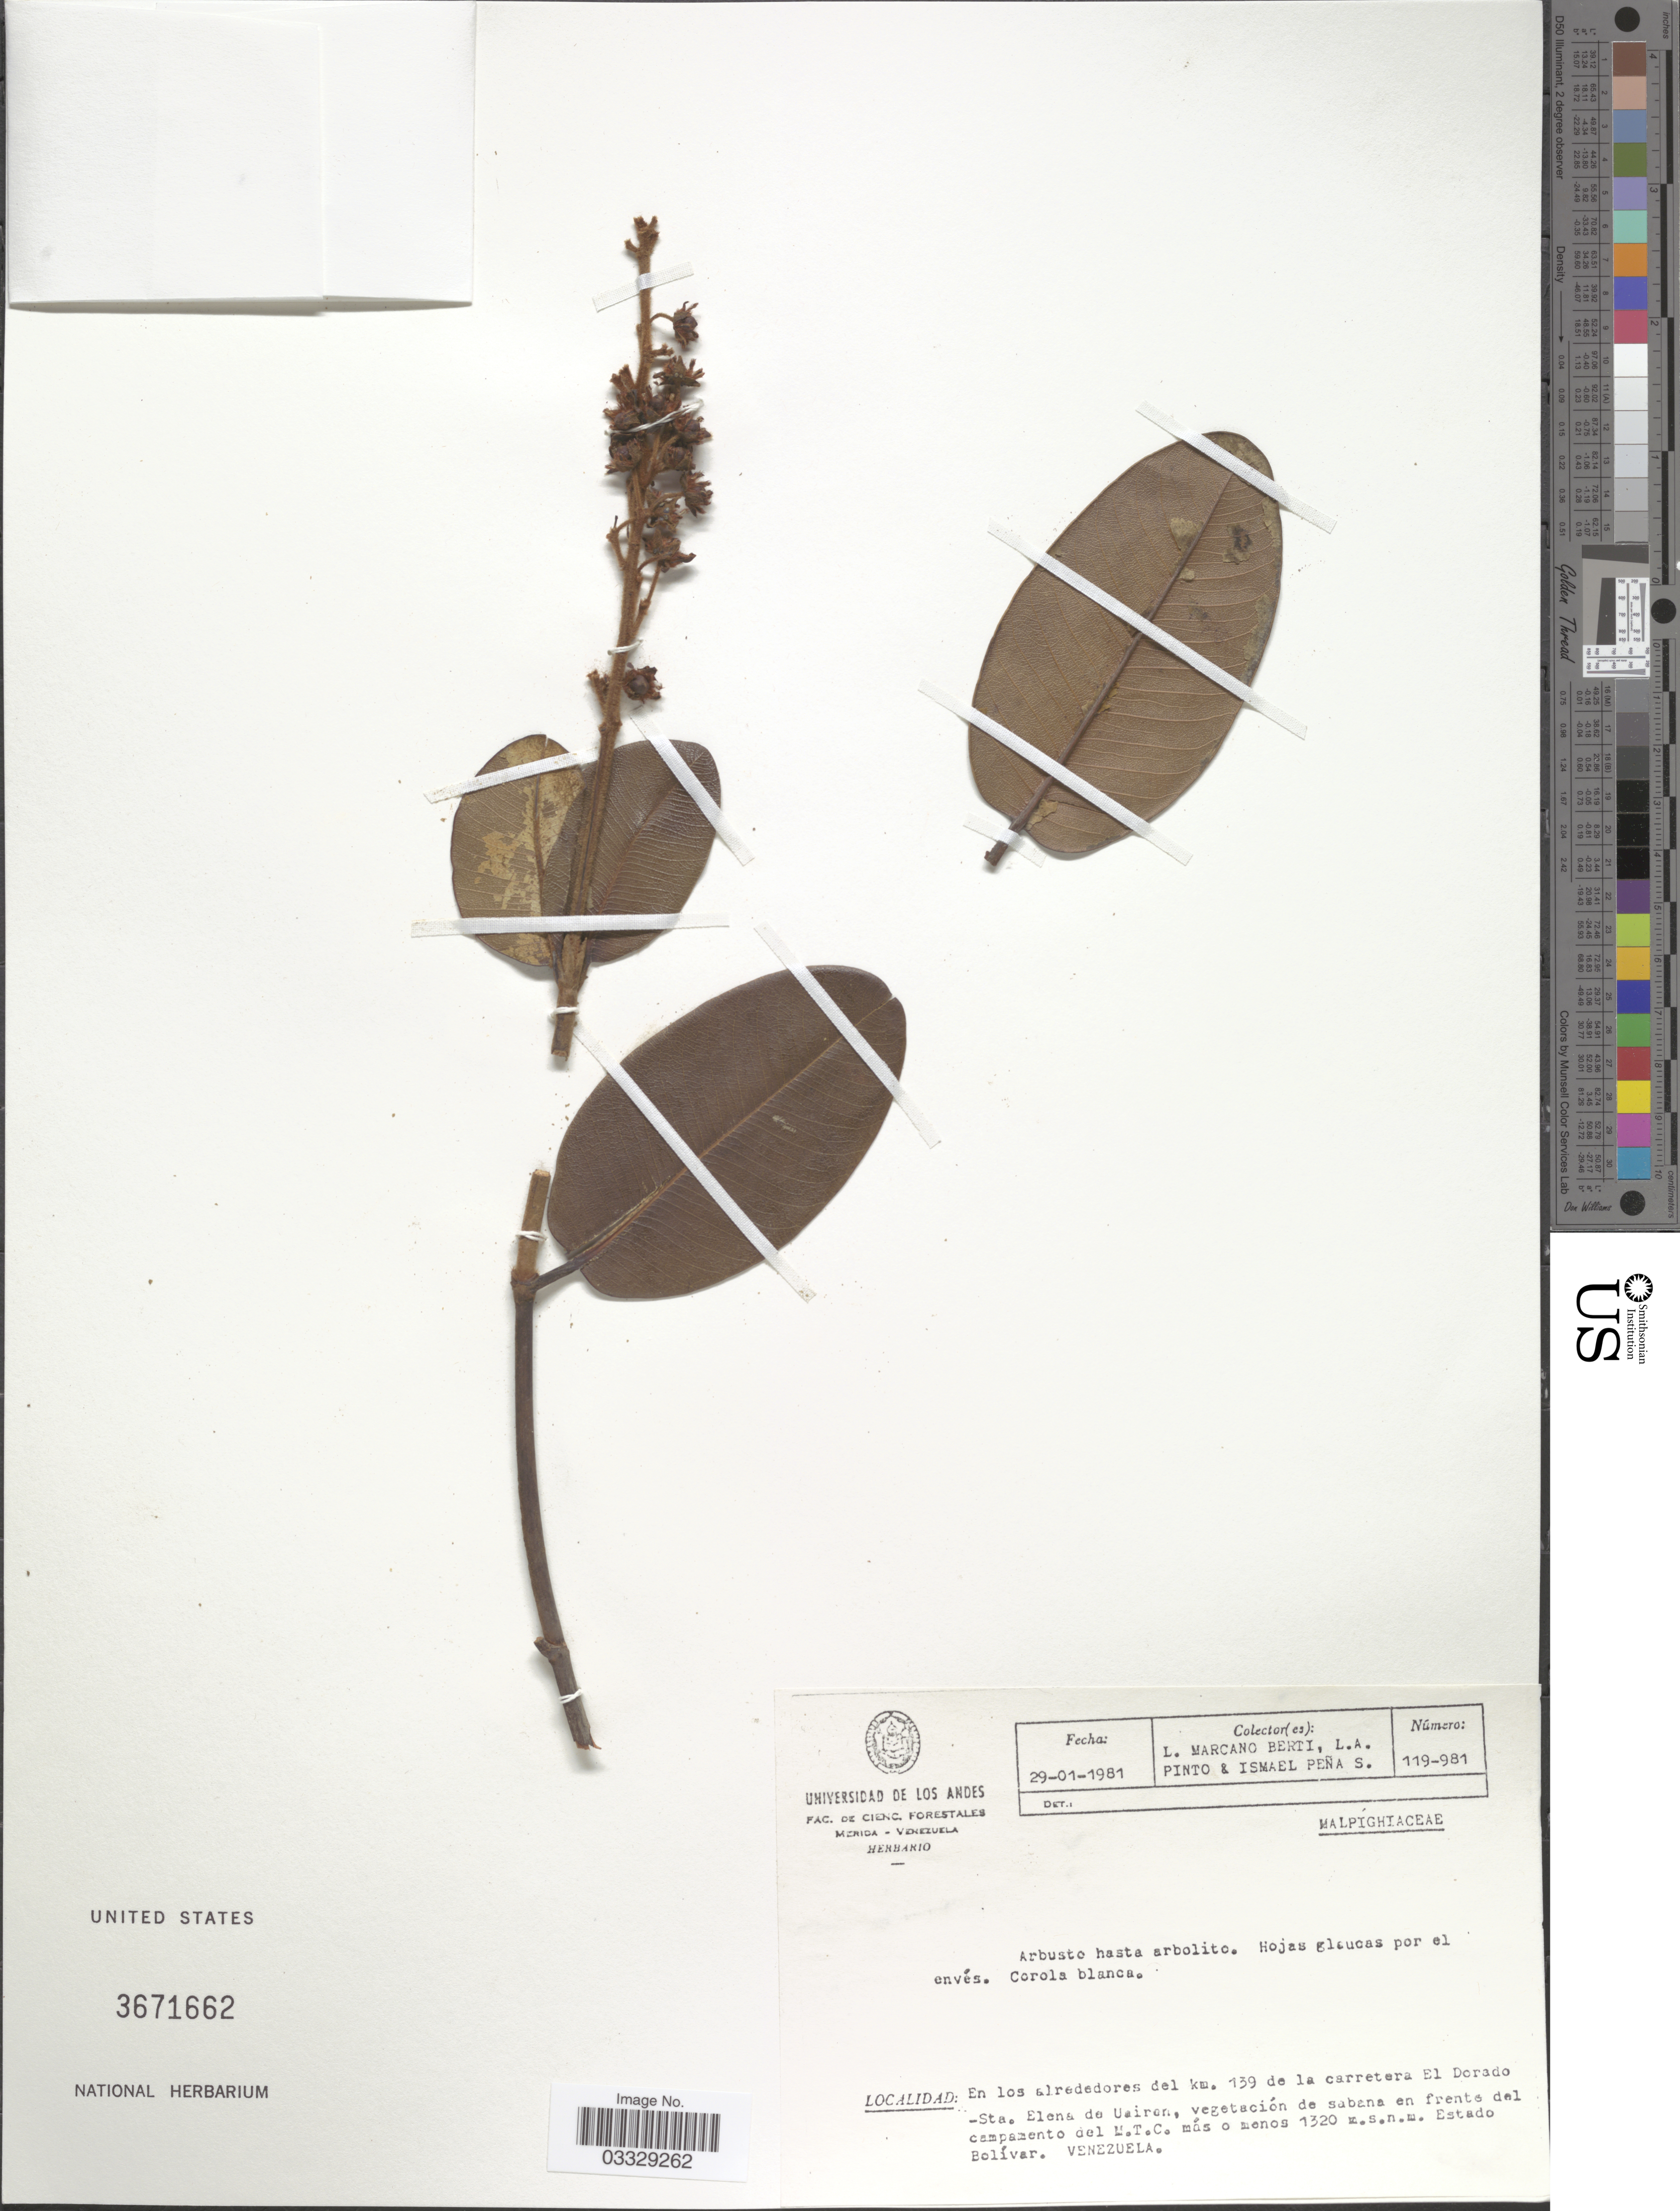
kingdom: Plantae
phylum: Tracheophyta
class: Magnoliopsida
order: Malpighiales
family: Malpighiaceae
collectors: L. Marcano-Berti, L. Pinto & I. Peña S.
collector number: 119-981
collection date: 1981-01-29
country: Venezuela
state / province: Bolivar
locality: En los alrededores del km. 139 de la carretera El Dorado- Sta. Elena de Uairen, vegetación de sabana en frente del campamento del M.T.C.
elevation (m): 1320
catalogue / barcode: US 3671662